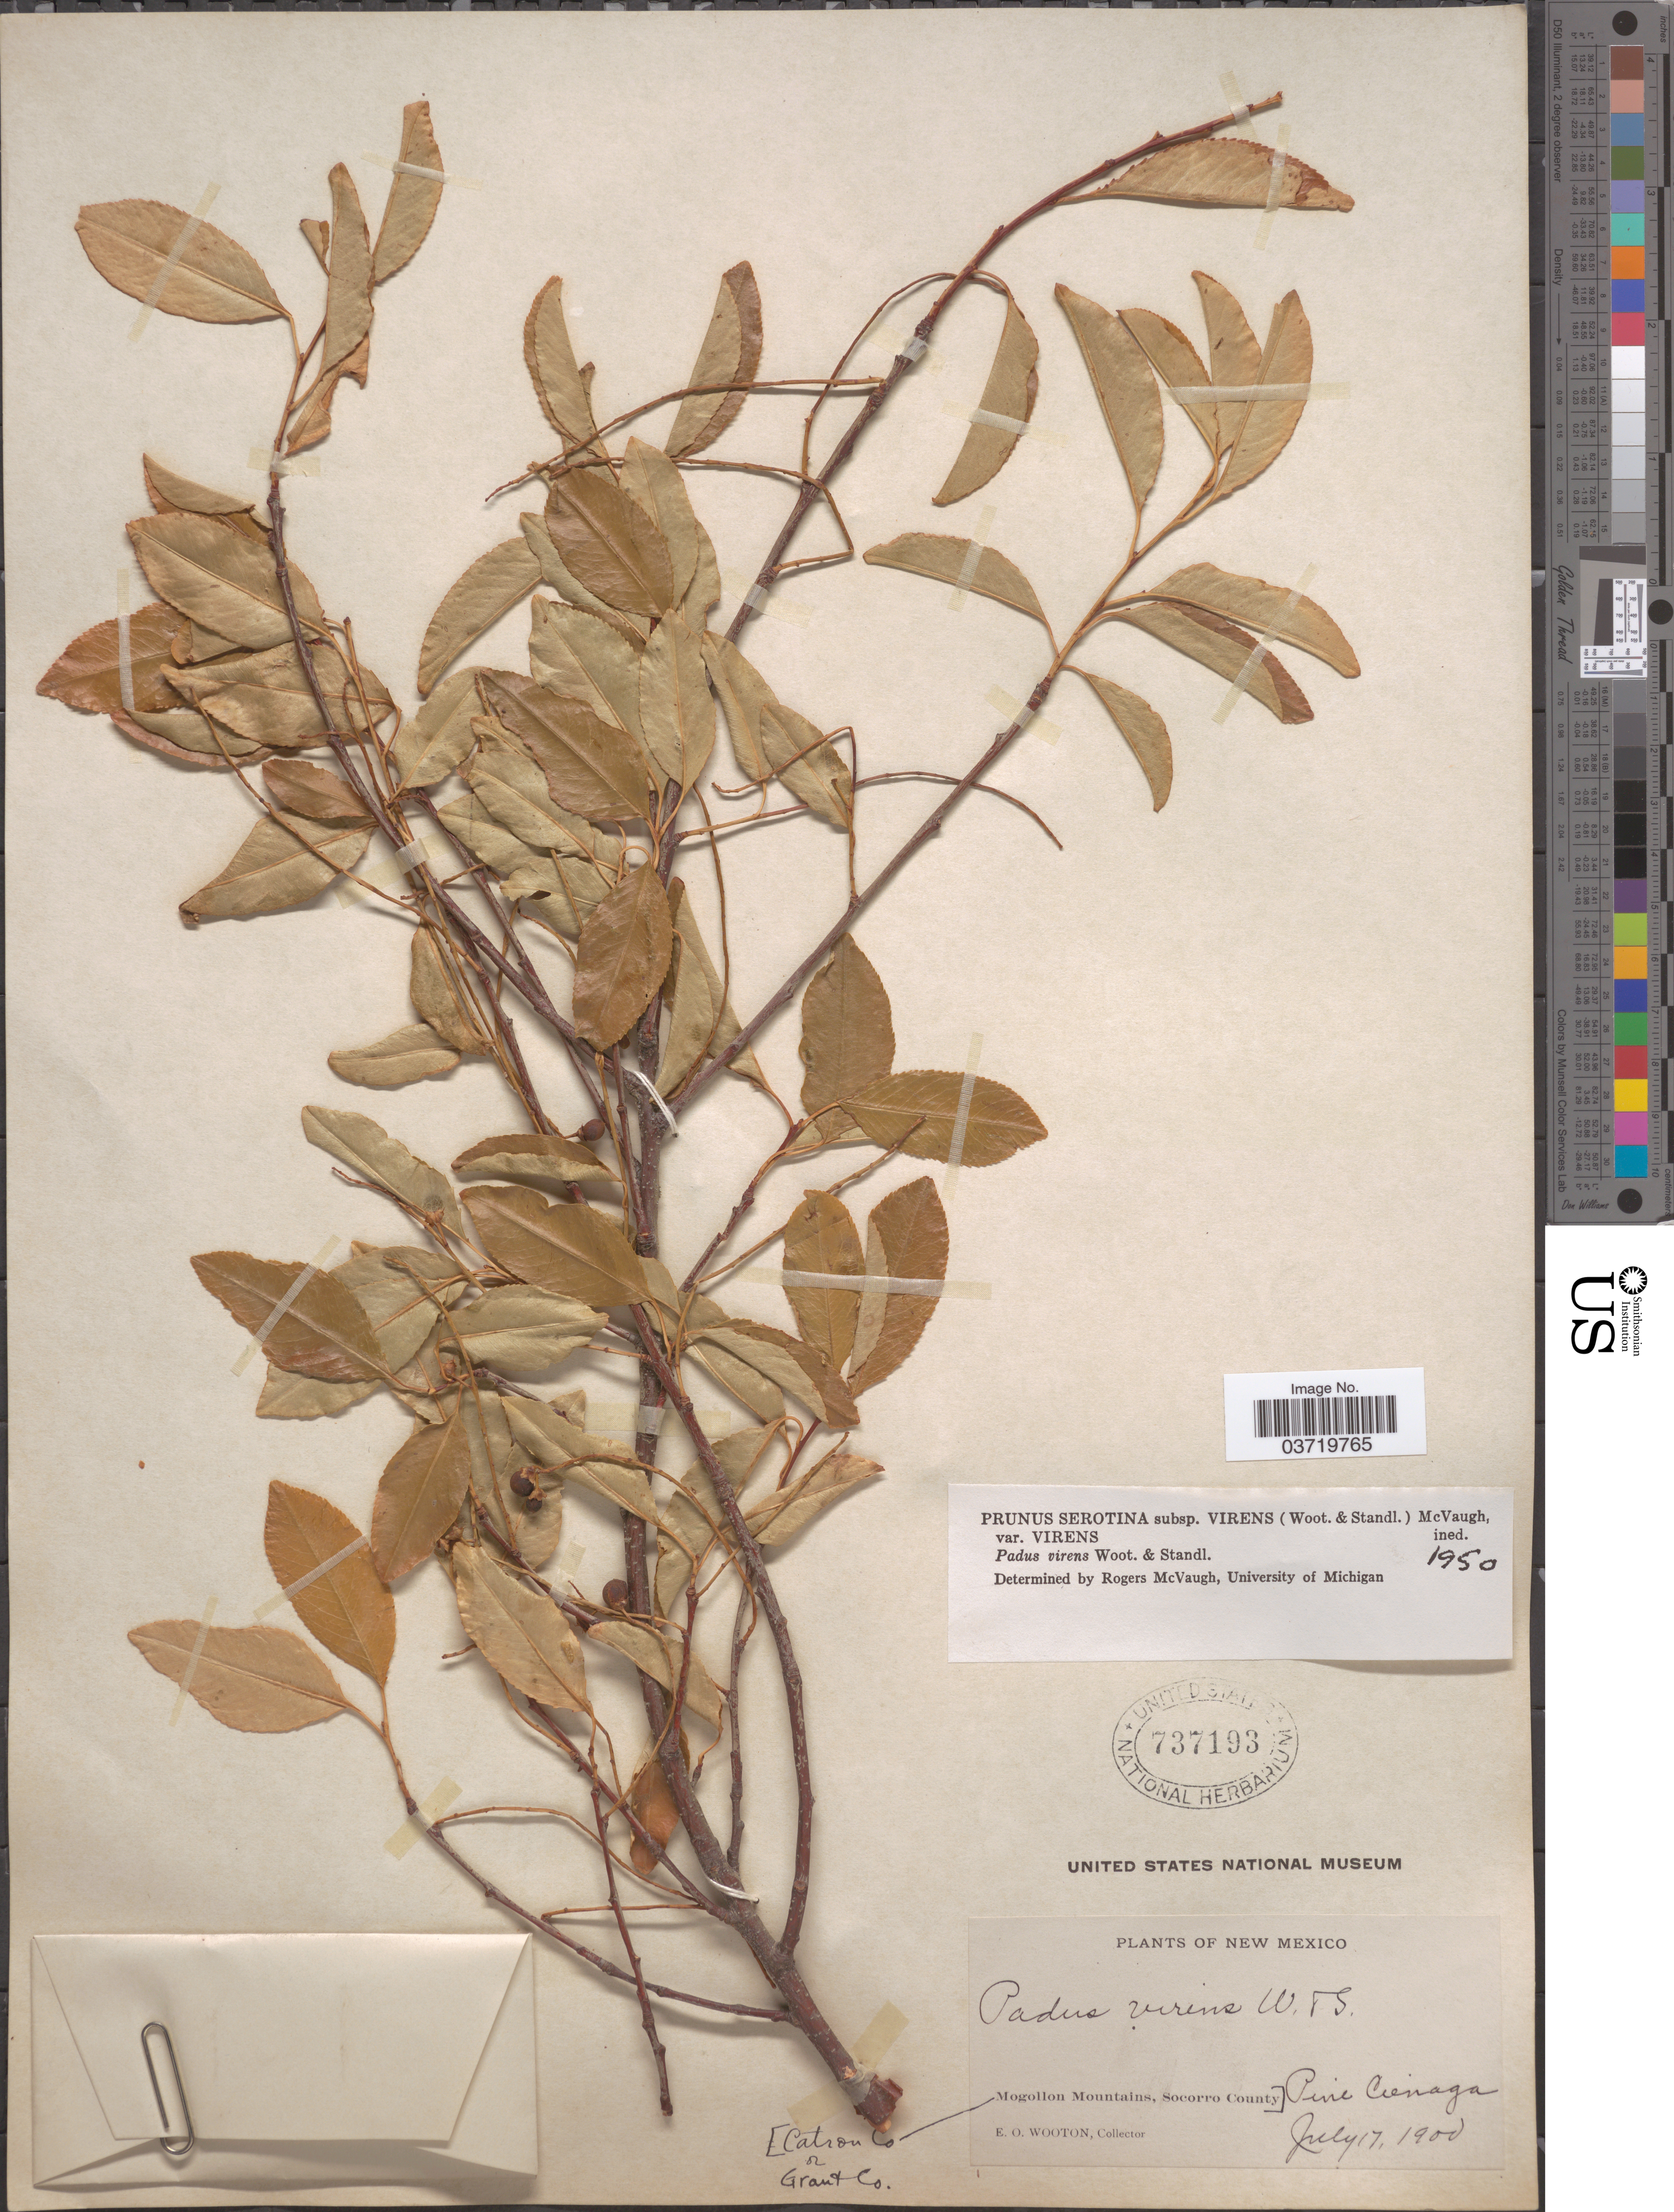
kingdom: Plantae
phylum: Tracheophyta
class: Magnoliopsida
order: Rosales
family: Rosaceae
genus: Prunus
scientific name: Prunus serotina var. rufula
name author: (Wooton & Standl.) McVaugh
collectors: E. O. Wooton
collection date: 1900-07-17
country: United States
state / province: New Mexico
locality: Catron Co or Grant Co. Mogollon Mountains, Socorro County. Pine Cienaga.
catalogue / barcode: US 737193